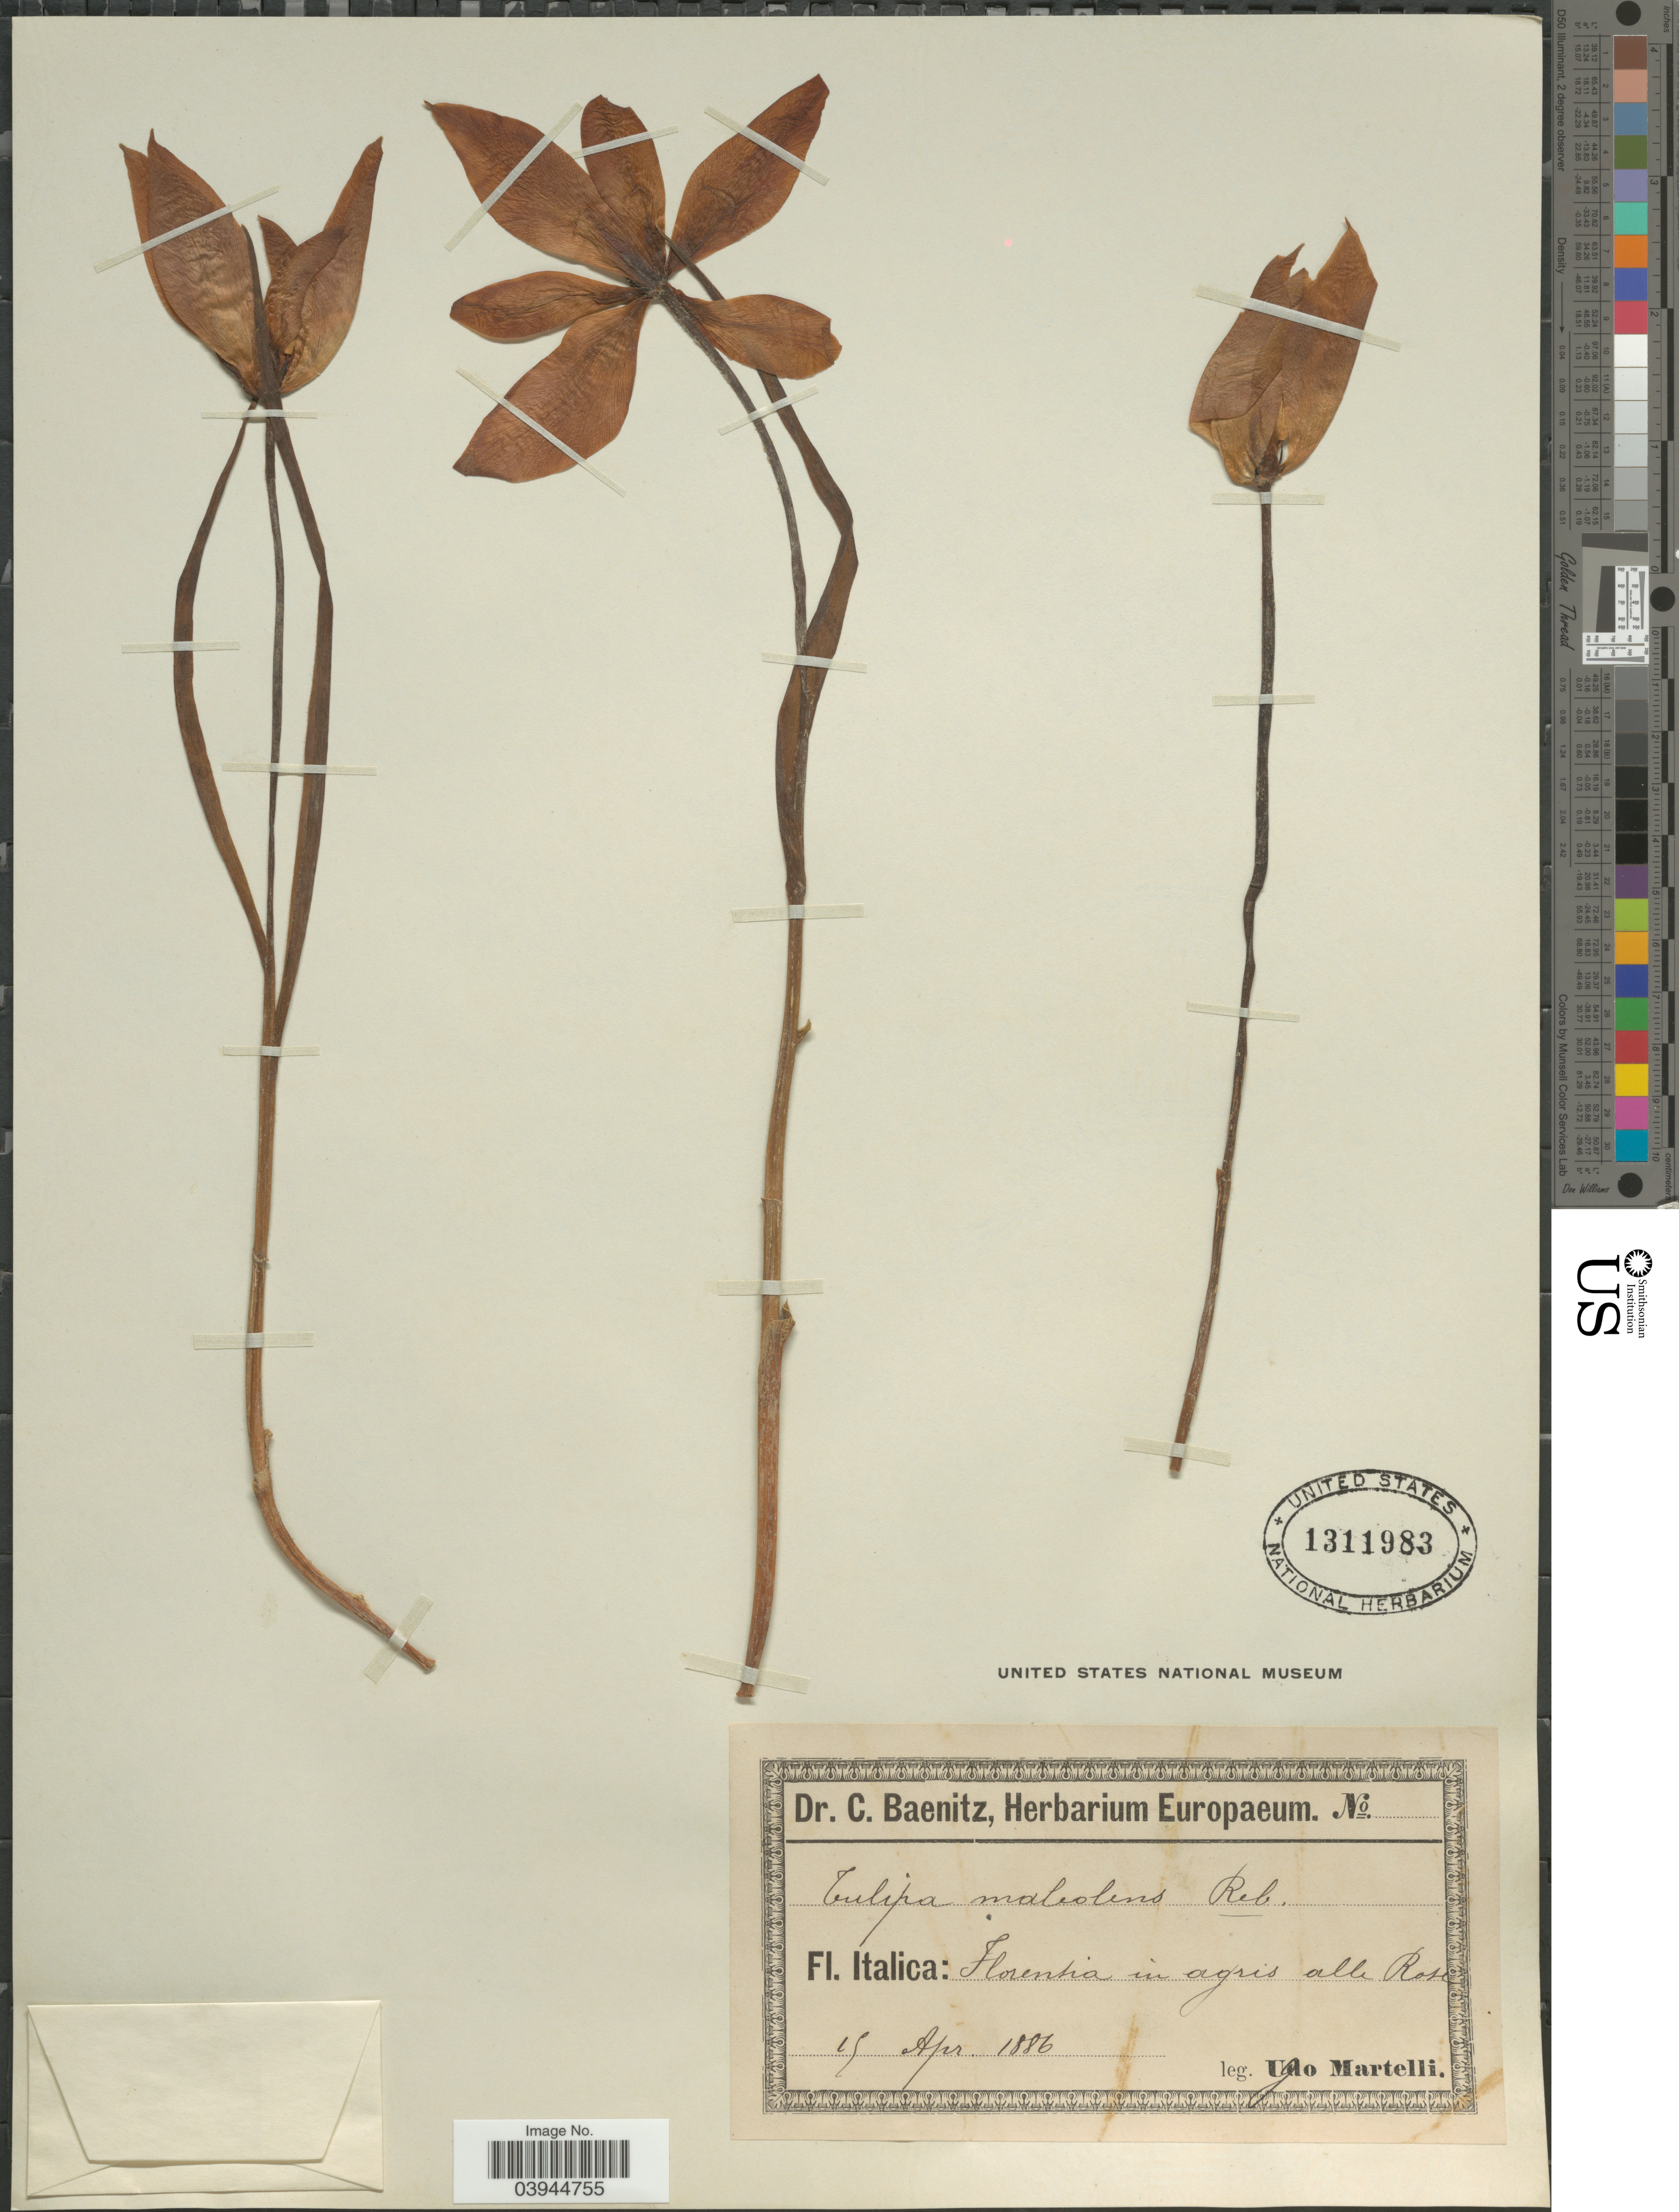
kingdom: Plantae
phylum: Tracheophyta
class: Liliopsida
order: Liliales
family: Liliaceae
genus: Tulipa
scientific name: Tulipa maleolens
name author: Reboul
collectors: U. Martelli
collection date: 1886-04-15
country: Italy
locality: Florentia in agris alle Rose.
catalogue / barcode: US 1311983